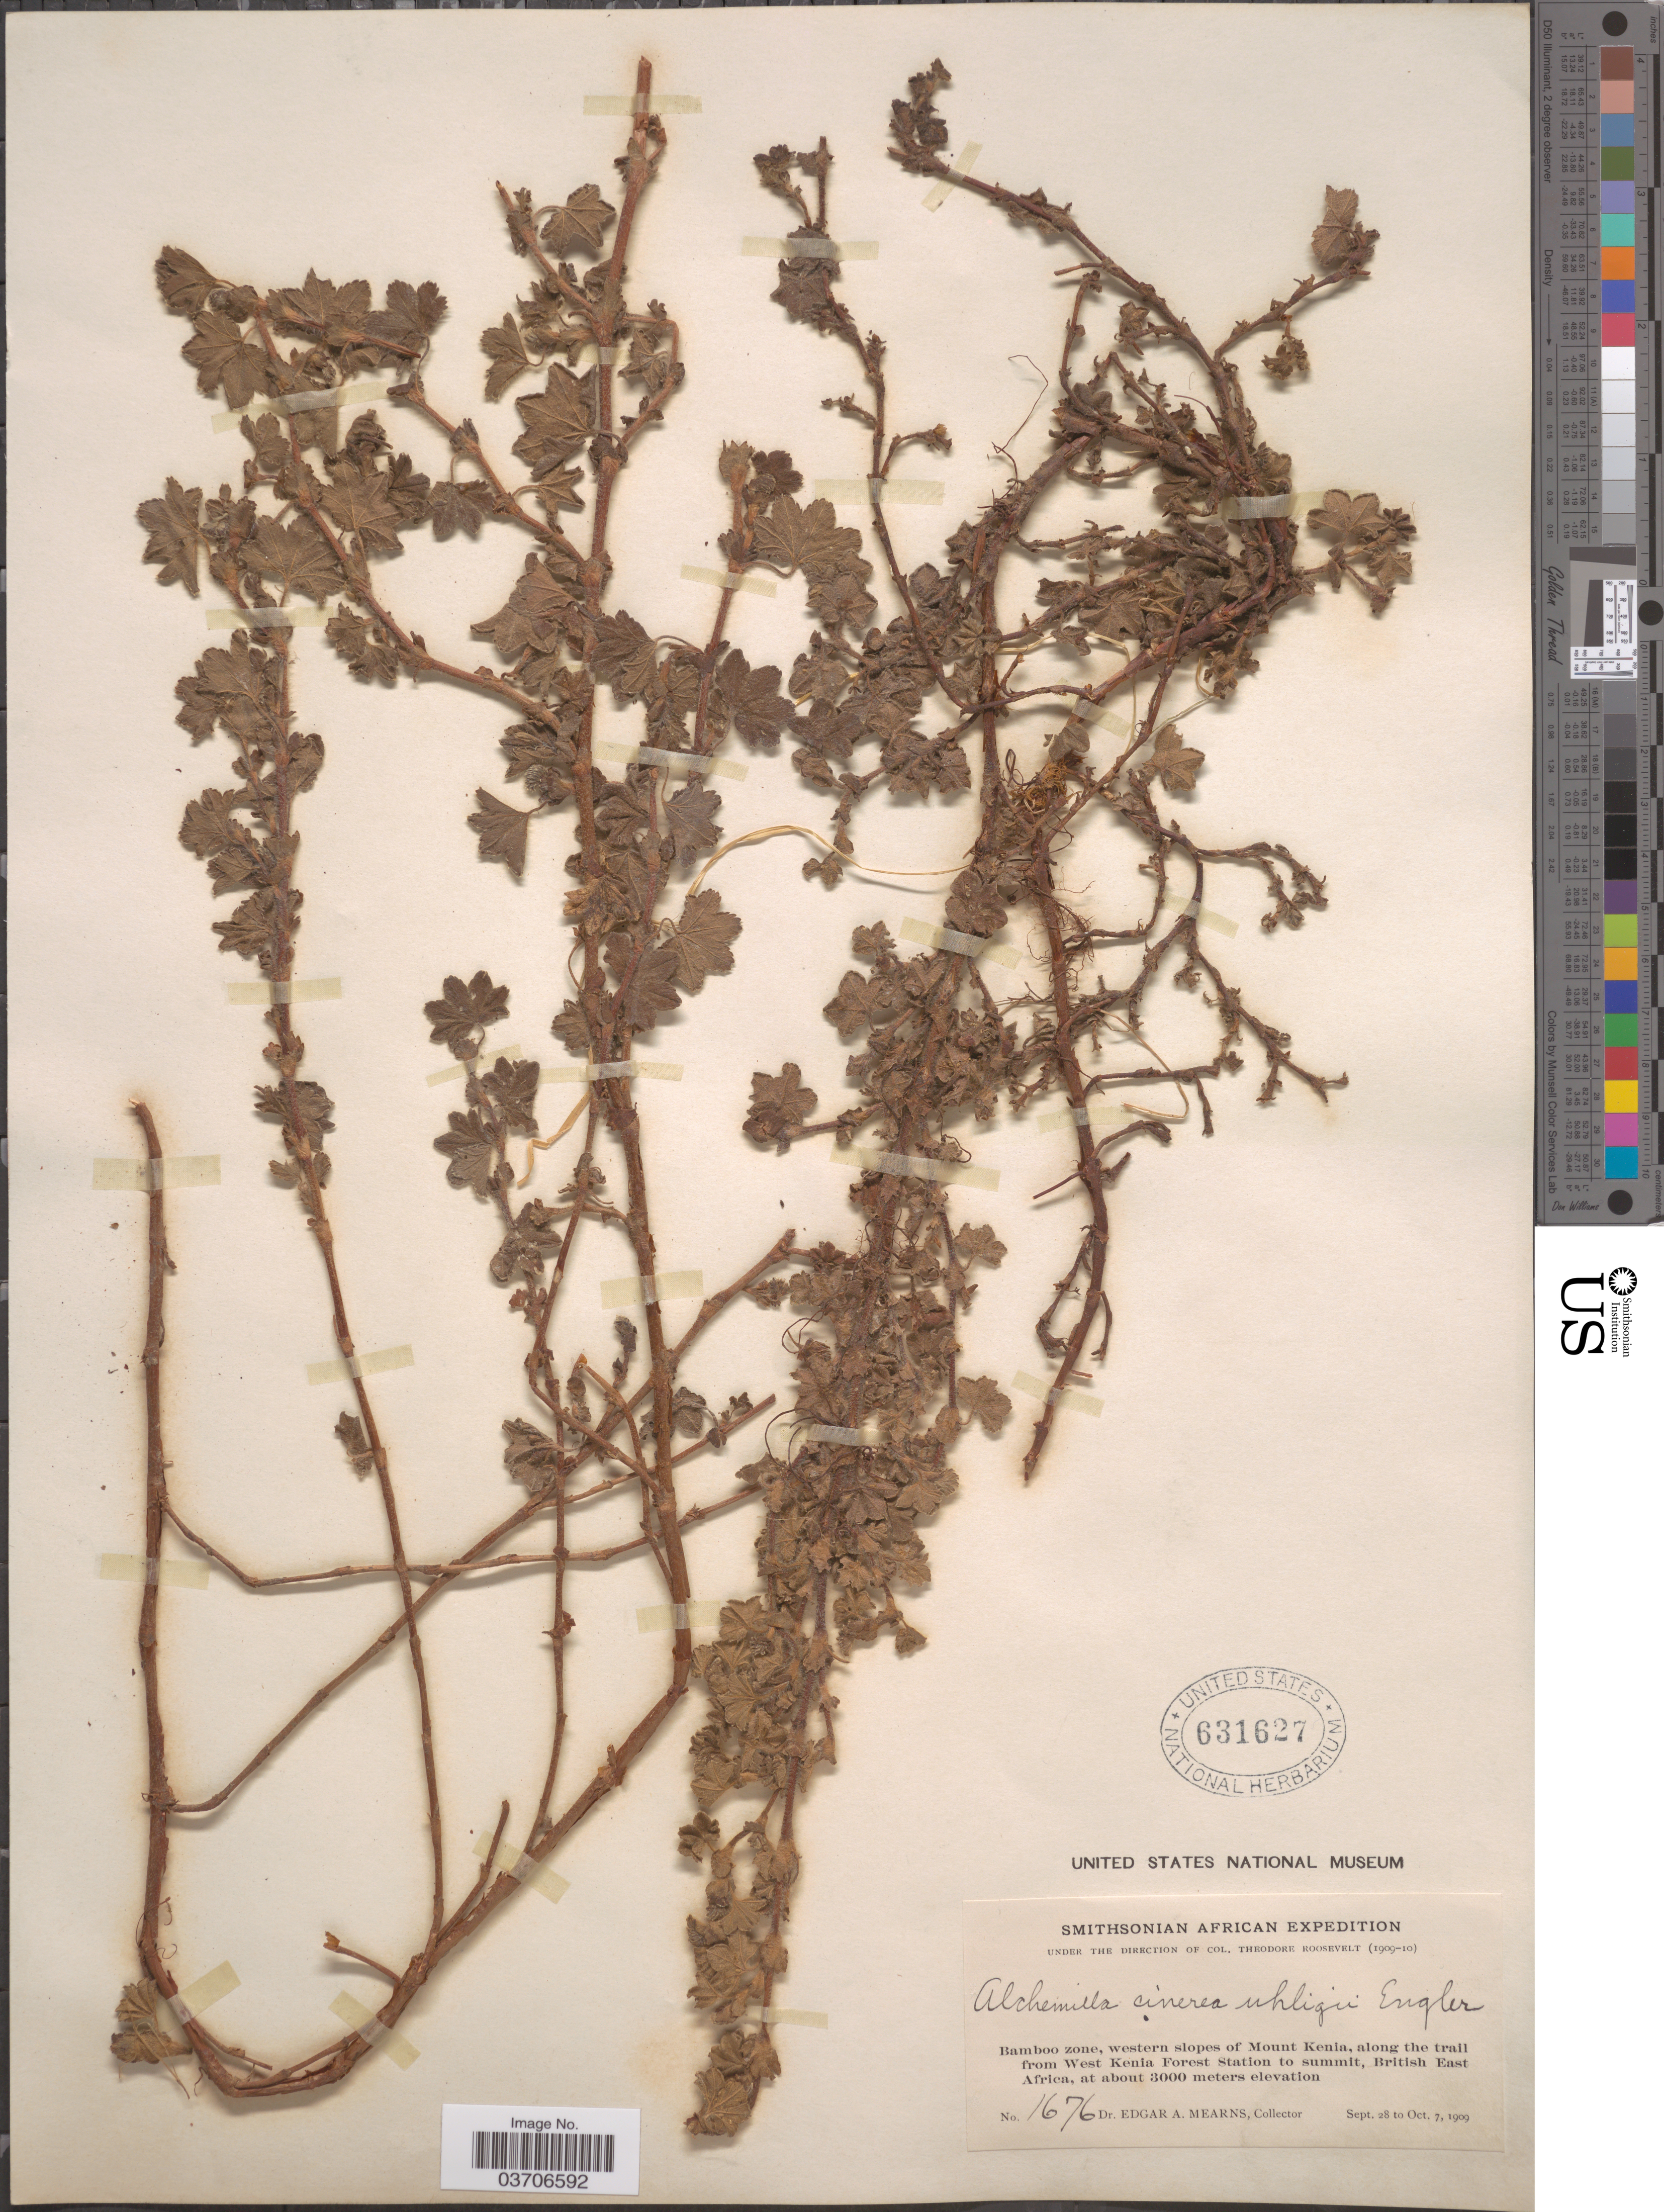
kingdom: Plantae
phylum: Tracheophyta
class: Magnoliopsida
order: Rosales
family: Rosaceae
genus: Alchemilla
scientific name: Alchemilla cinerea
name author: Engl.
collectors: E. A. Mearns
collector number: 1676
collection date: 1909-09-28/1909-10-07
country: Kenya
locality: Bamboo zone, western slopes of Mount Kenia, along the trail from West Kenia Forest Station to summit, British East Africa.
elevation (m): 3000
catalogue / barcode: US 631627